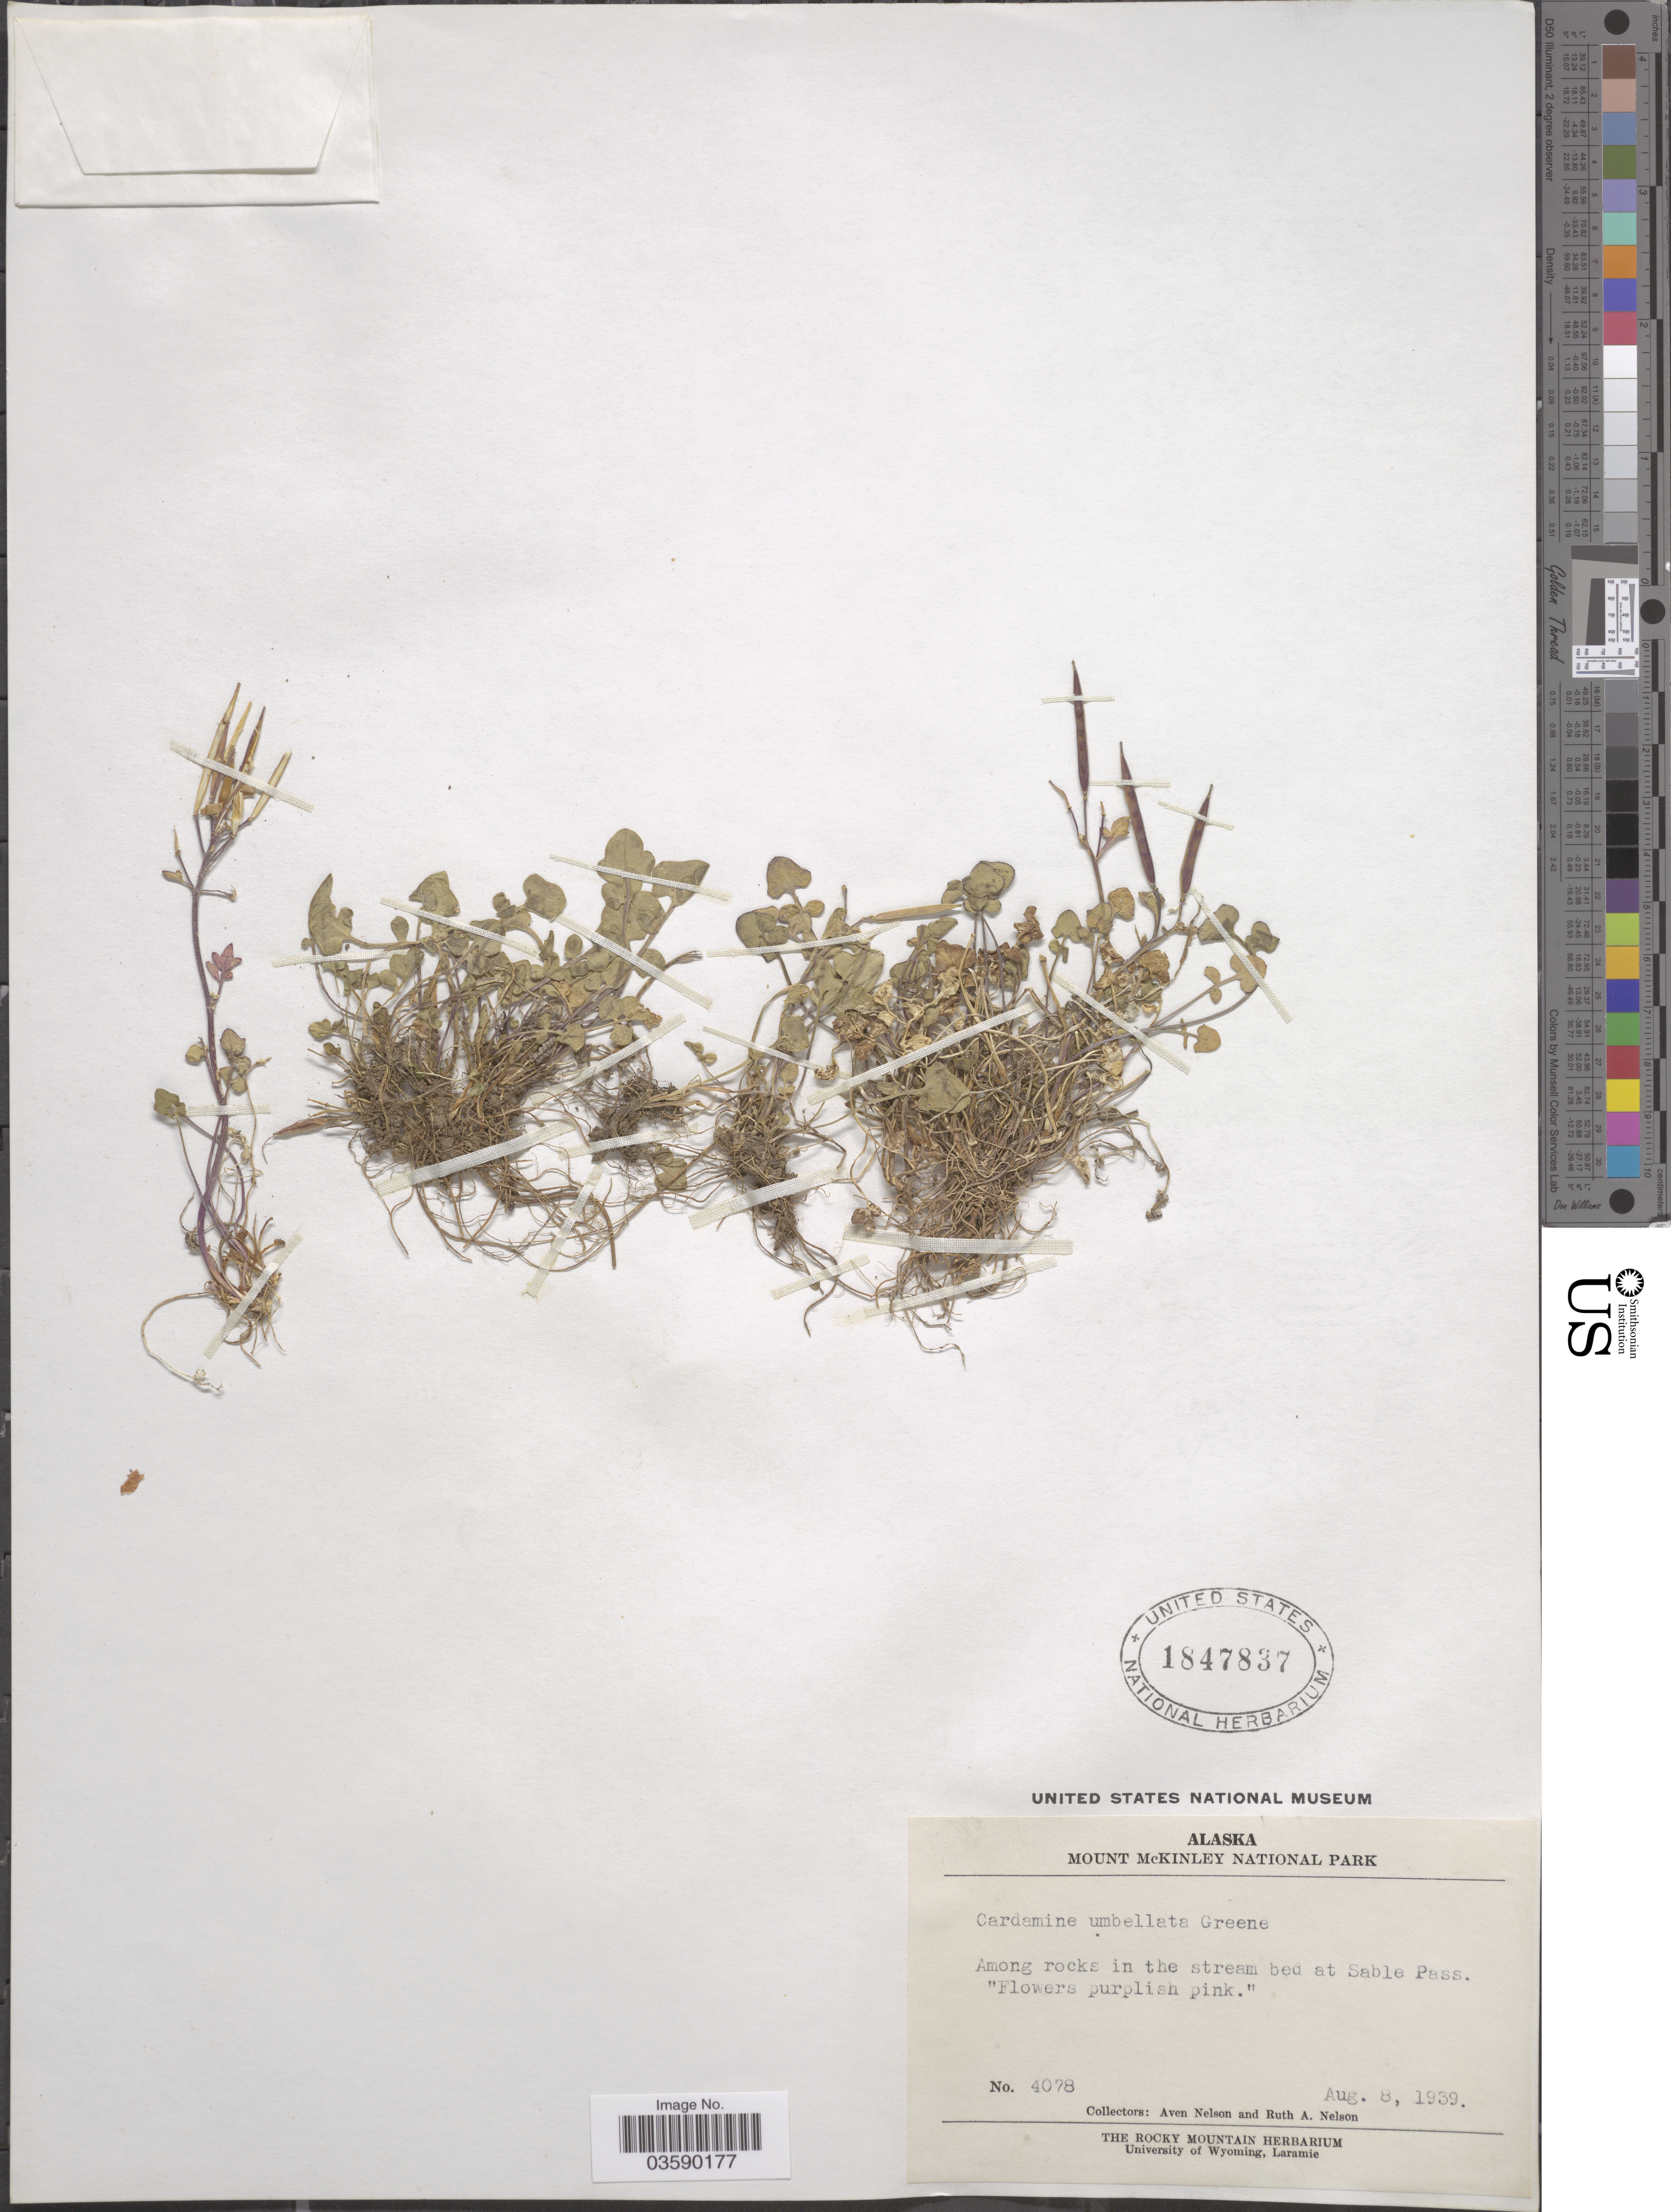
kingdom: Plantae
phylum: Tracheophyta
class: Magnoliopsida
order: Brassicales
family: Brassicaceae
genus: Cardamine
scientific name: Cardamine umbellata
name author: Greene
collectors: A. Nelson & R. A. Nelson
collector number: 4078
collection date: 1939-08-08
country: United States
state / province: Alaska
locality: Mount McKinley National Park. Among rocks in the stream bed at Sable Pass.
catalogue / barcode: US 1847837